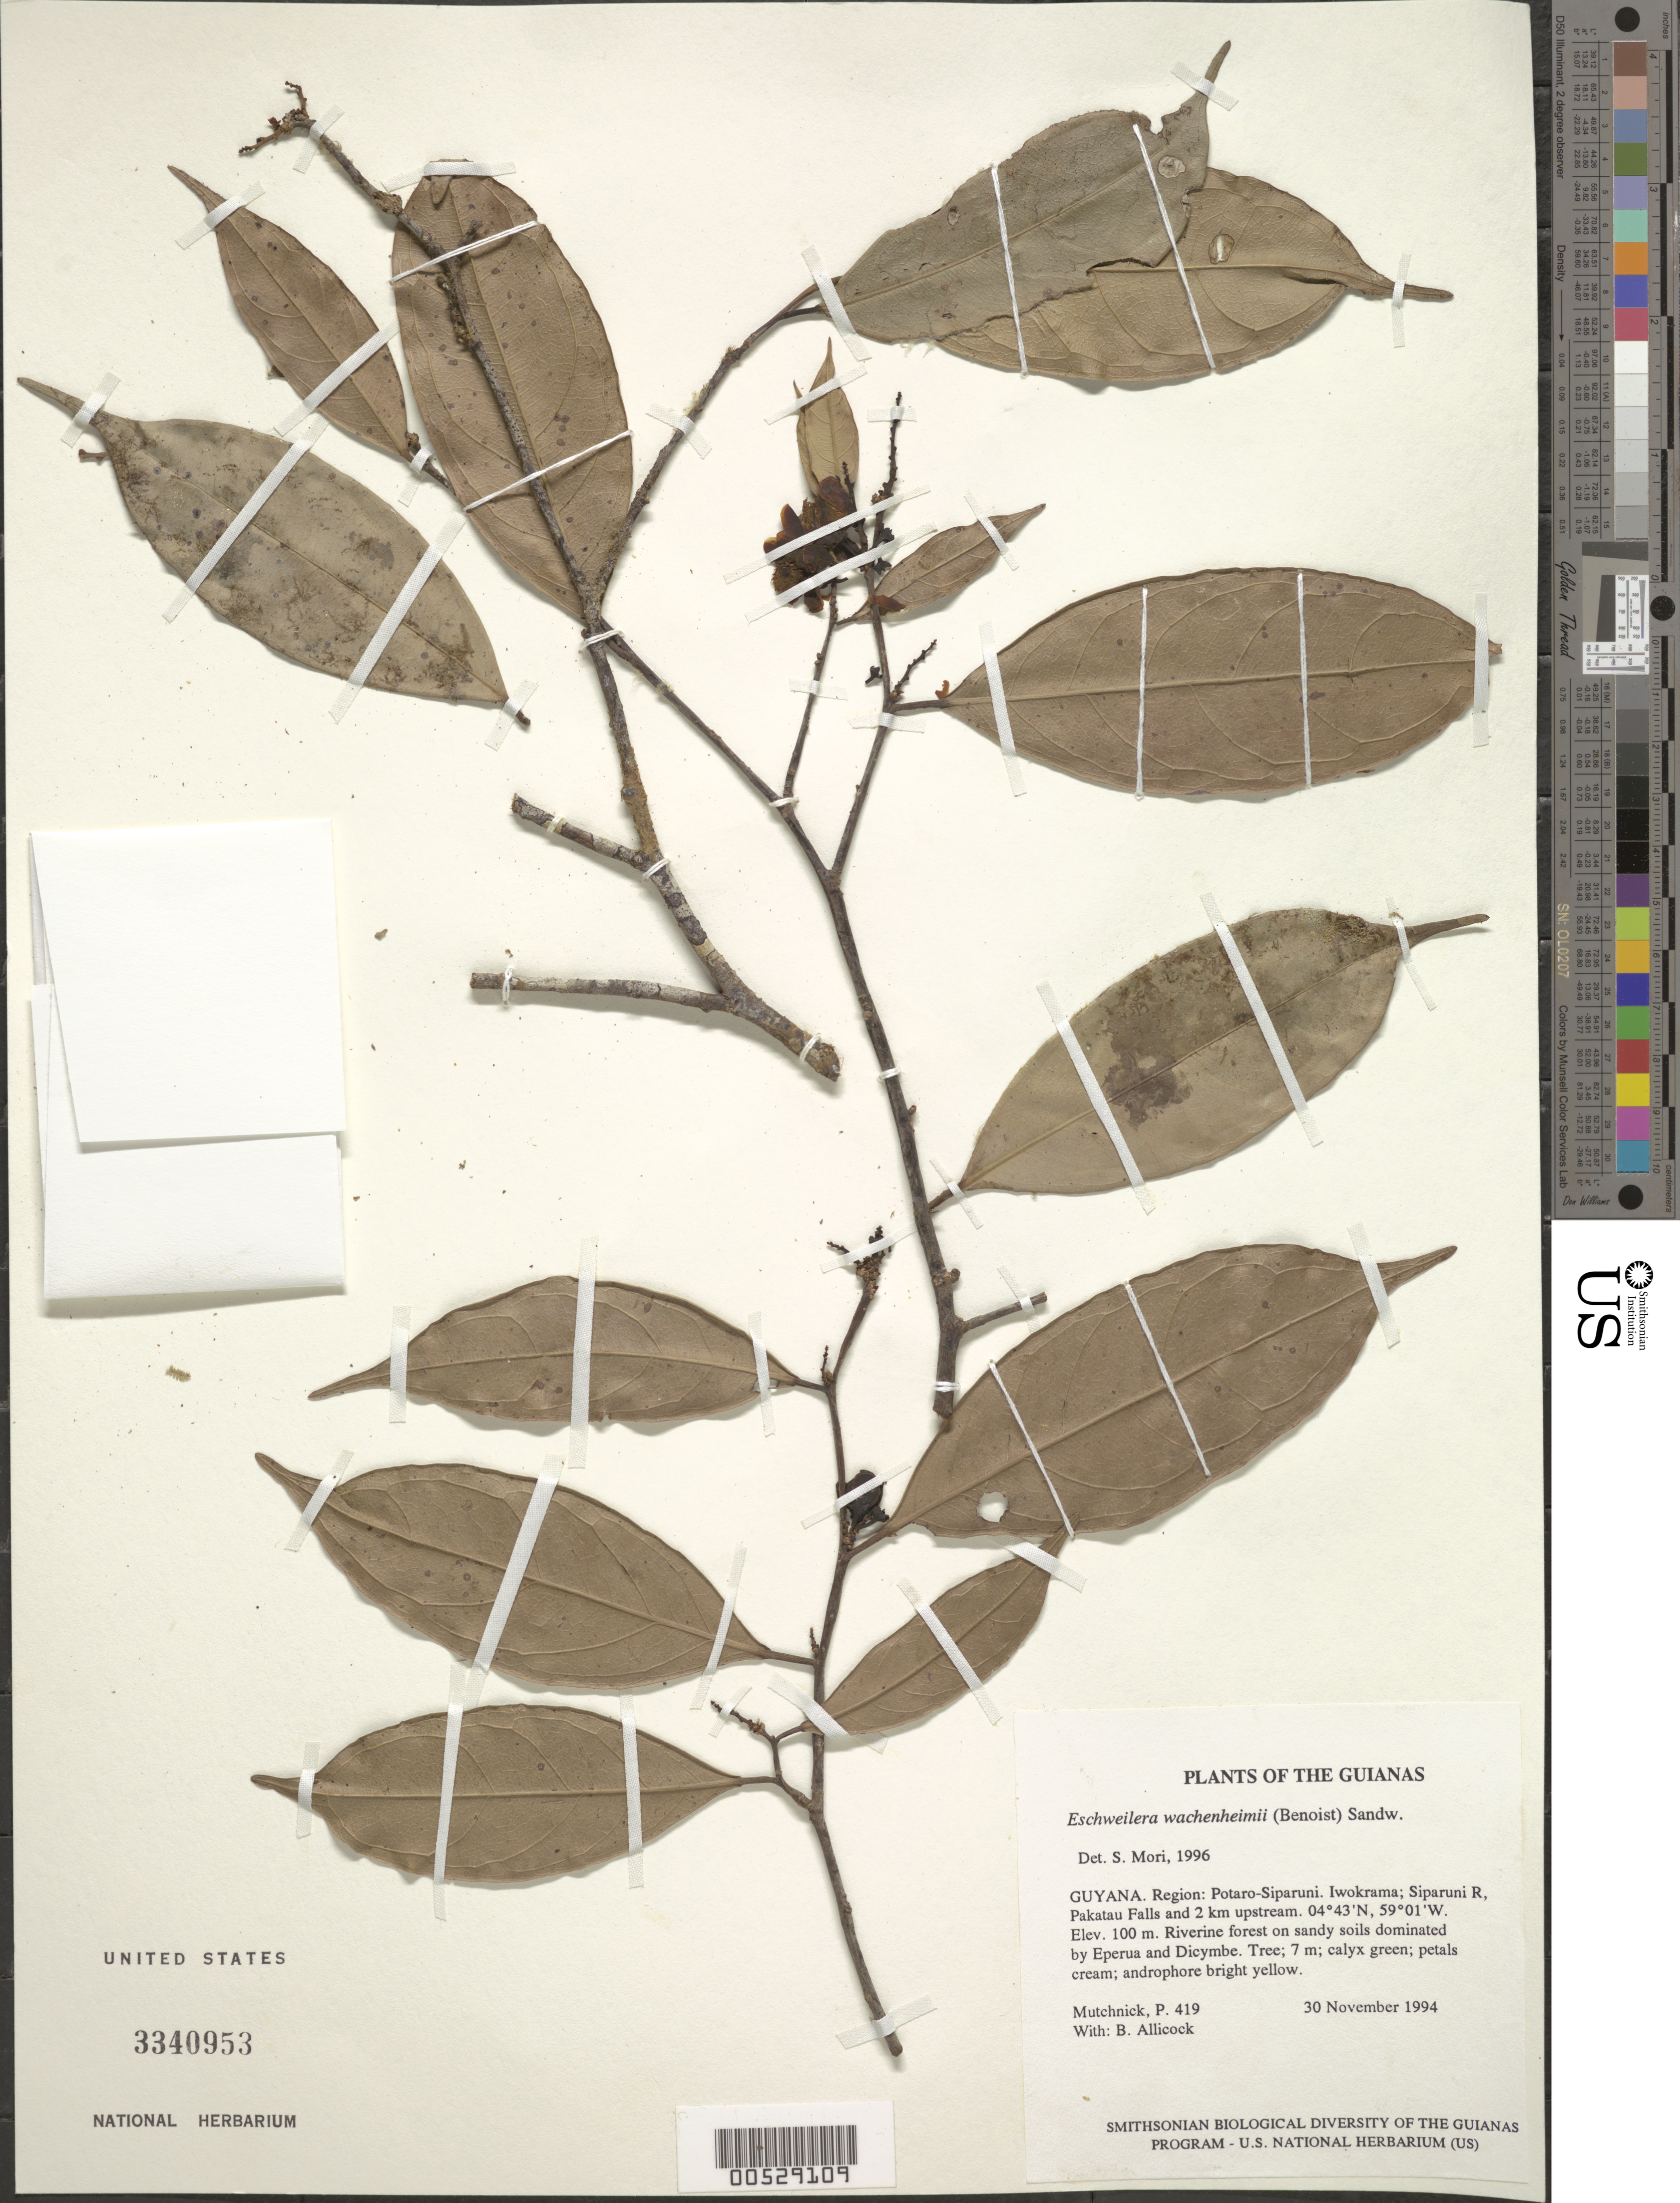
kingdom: Plantae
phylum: Tracheophyta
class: Magnoliopsida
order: Ericales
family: Lecythidaceae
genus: Eschweilera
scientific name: Eschweilera wachenheimii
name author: (Benoist) Sandwith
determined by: Mori, Scott A.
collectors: P. Mutchnick & B. Allicock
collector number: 419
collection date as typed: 30 November 1994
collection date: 1994-11-30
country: Guyana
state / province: Potaro-Siparuni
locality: Iwokrama; Siparuni R, Pakatau Falls and 2 km upstream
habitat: Riverine forest on sandy soils dominated by Eperua and Dicymbe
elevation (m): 100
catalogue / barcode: US 3340953